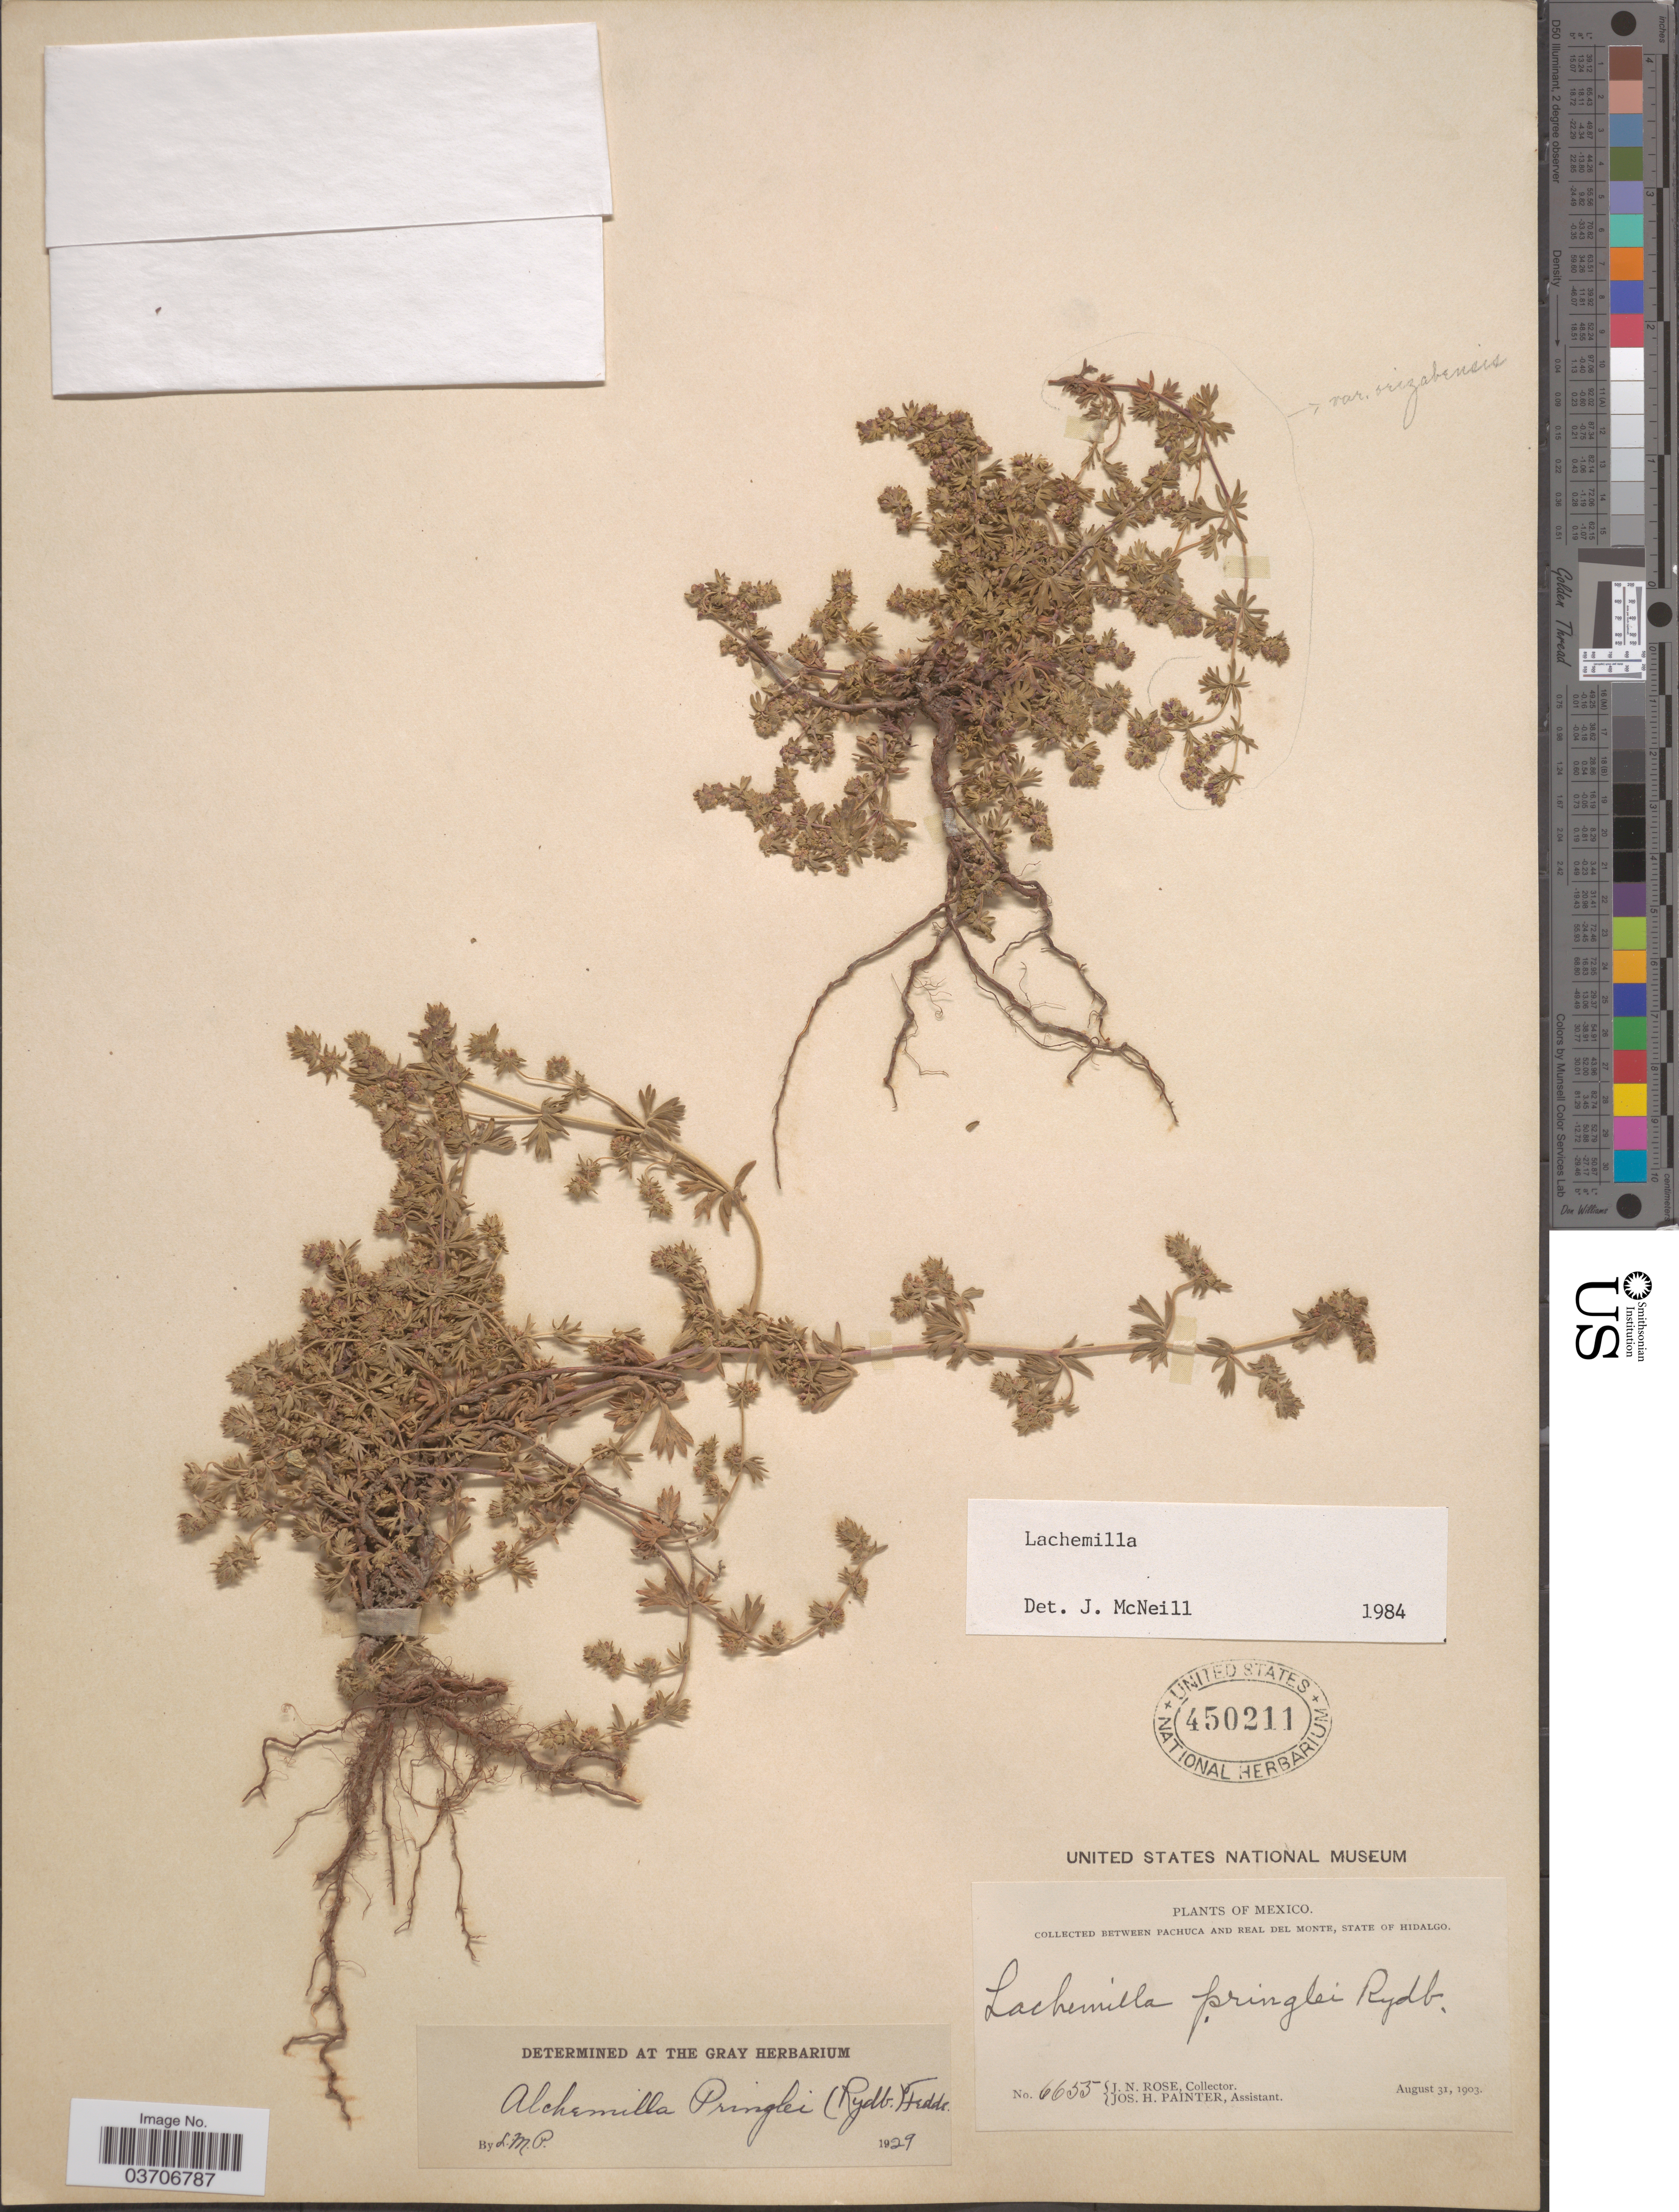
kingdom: Plantae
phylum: Tracheophyta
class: Magnoliopsida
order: Rosales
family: Rosaceae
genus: Lachemilla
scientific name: Lachemilla sp.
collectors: J. N. Rose & J. H. Painter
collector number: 6655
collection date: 1903-08-31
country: Mexico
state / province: Hidalgo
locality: Between Pachuca and Real del Monte.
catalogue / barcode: US 450211